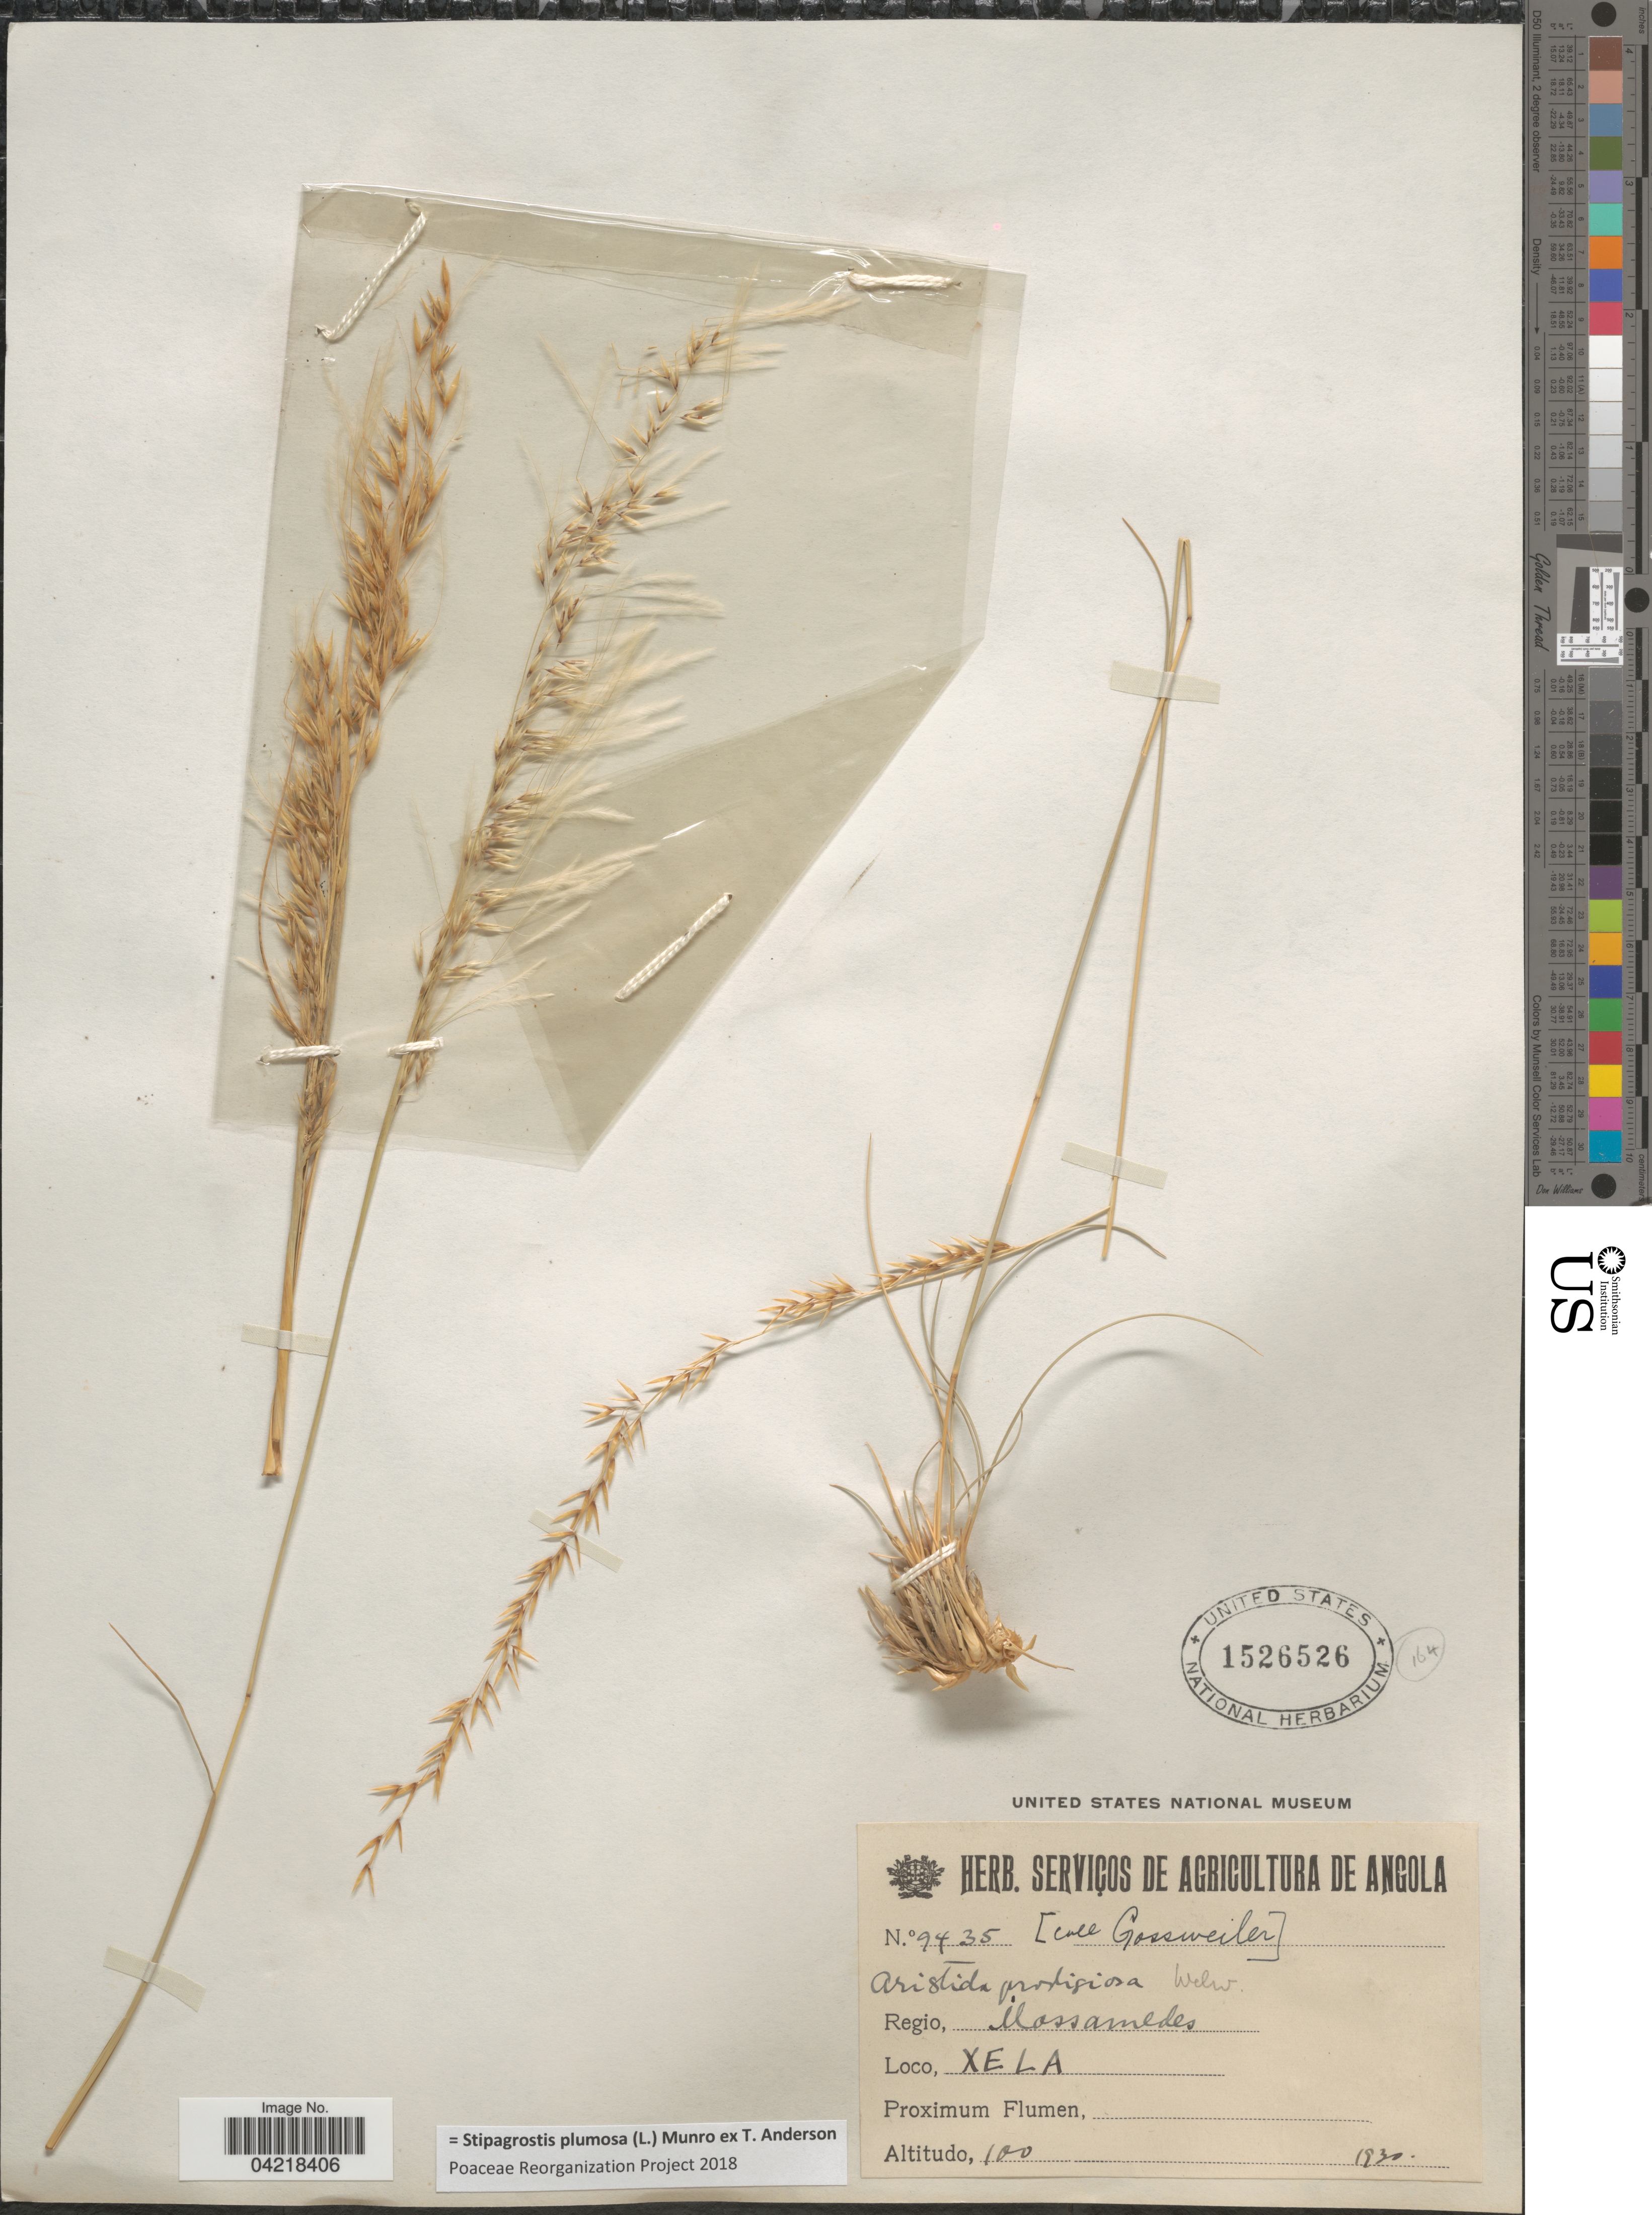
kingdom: Plantae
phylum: Tracheophyta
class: Liliopsida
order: Poales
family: Poaceae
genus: Stipagrostis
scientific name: Stipagrostis plumosa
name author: (L.) Munro ex T. Anderson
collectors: -. Gossweiler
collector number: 9435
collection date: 1930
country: Angola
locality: Regio, Mossamedes. Xela.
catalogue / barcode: US 1526526